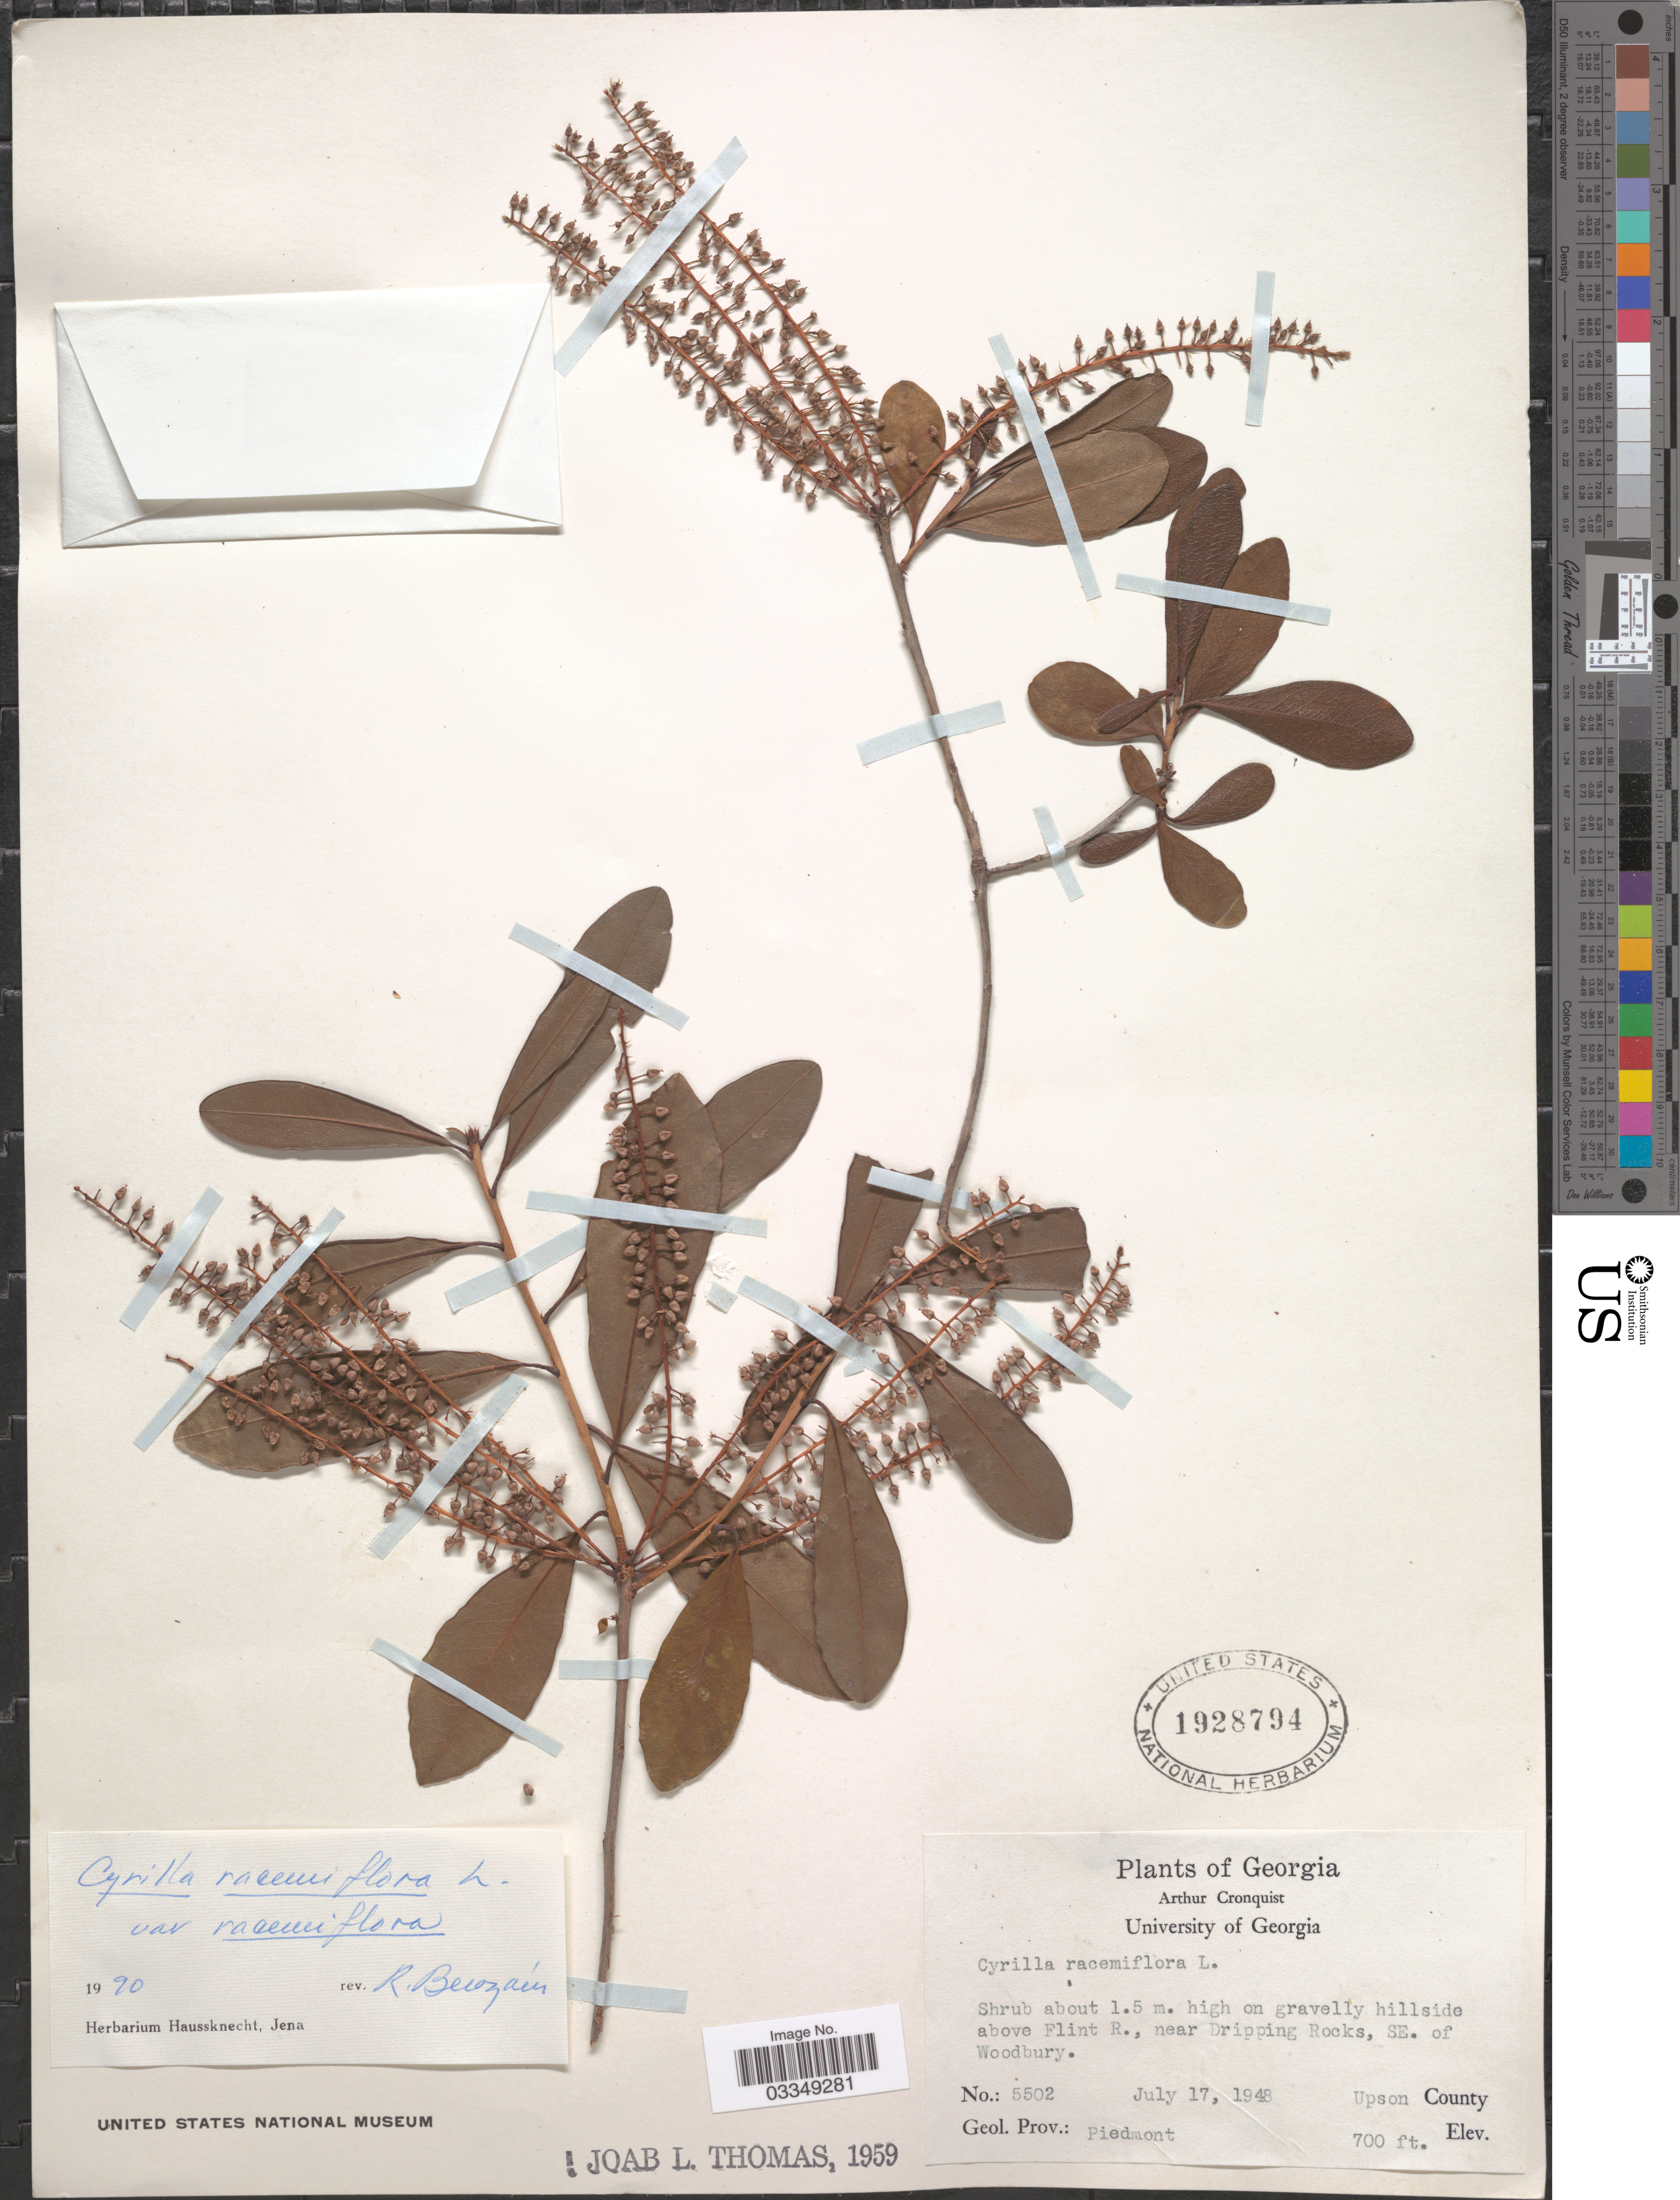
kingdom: Plantae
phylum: Tracheophyta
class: Magnoliopsida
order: Ericales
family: Cyrillaceae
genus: Cyrilla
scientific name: Cyrilla racemiflora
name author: L.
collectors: A. J. Cronquist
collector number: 5502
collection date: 1948-07-17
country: United States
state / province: Georgia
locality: On gravelly hillside above Flint R., near Dripping Rocks, SE. of Woodbury. Upson County. Geol. Prov.: Piedmont.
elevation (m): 213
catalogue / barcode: US 1928794